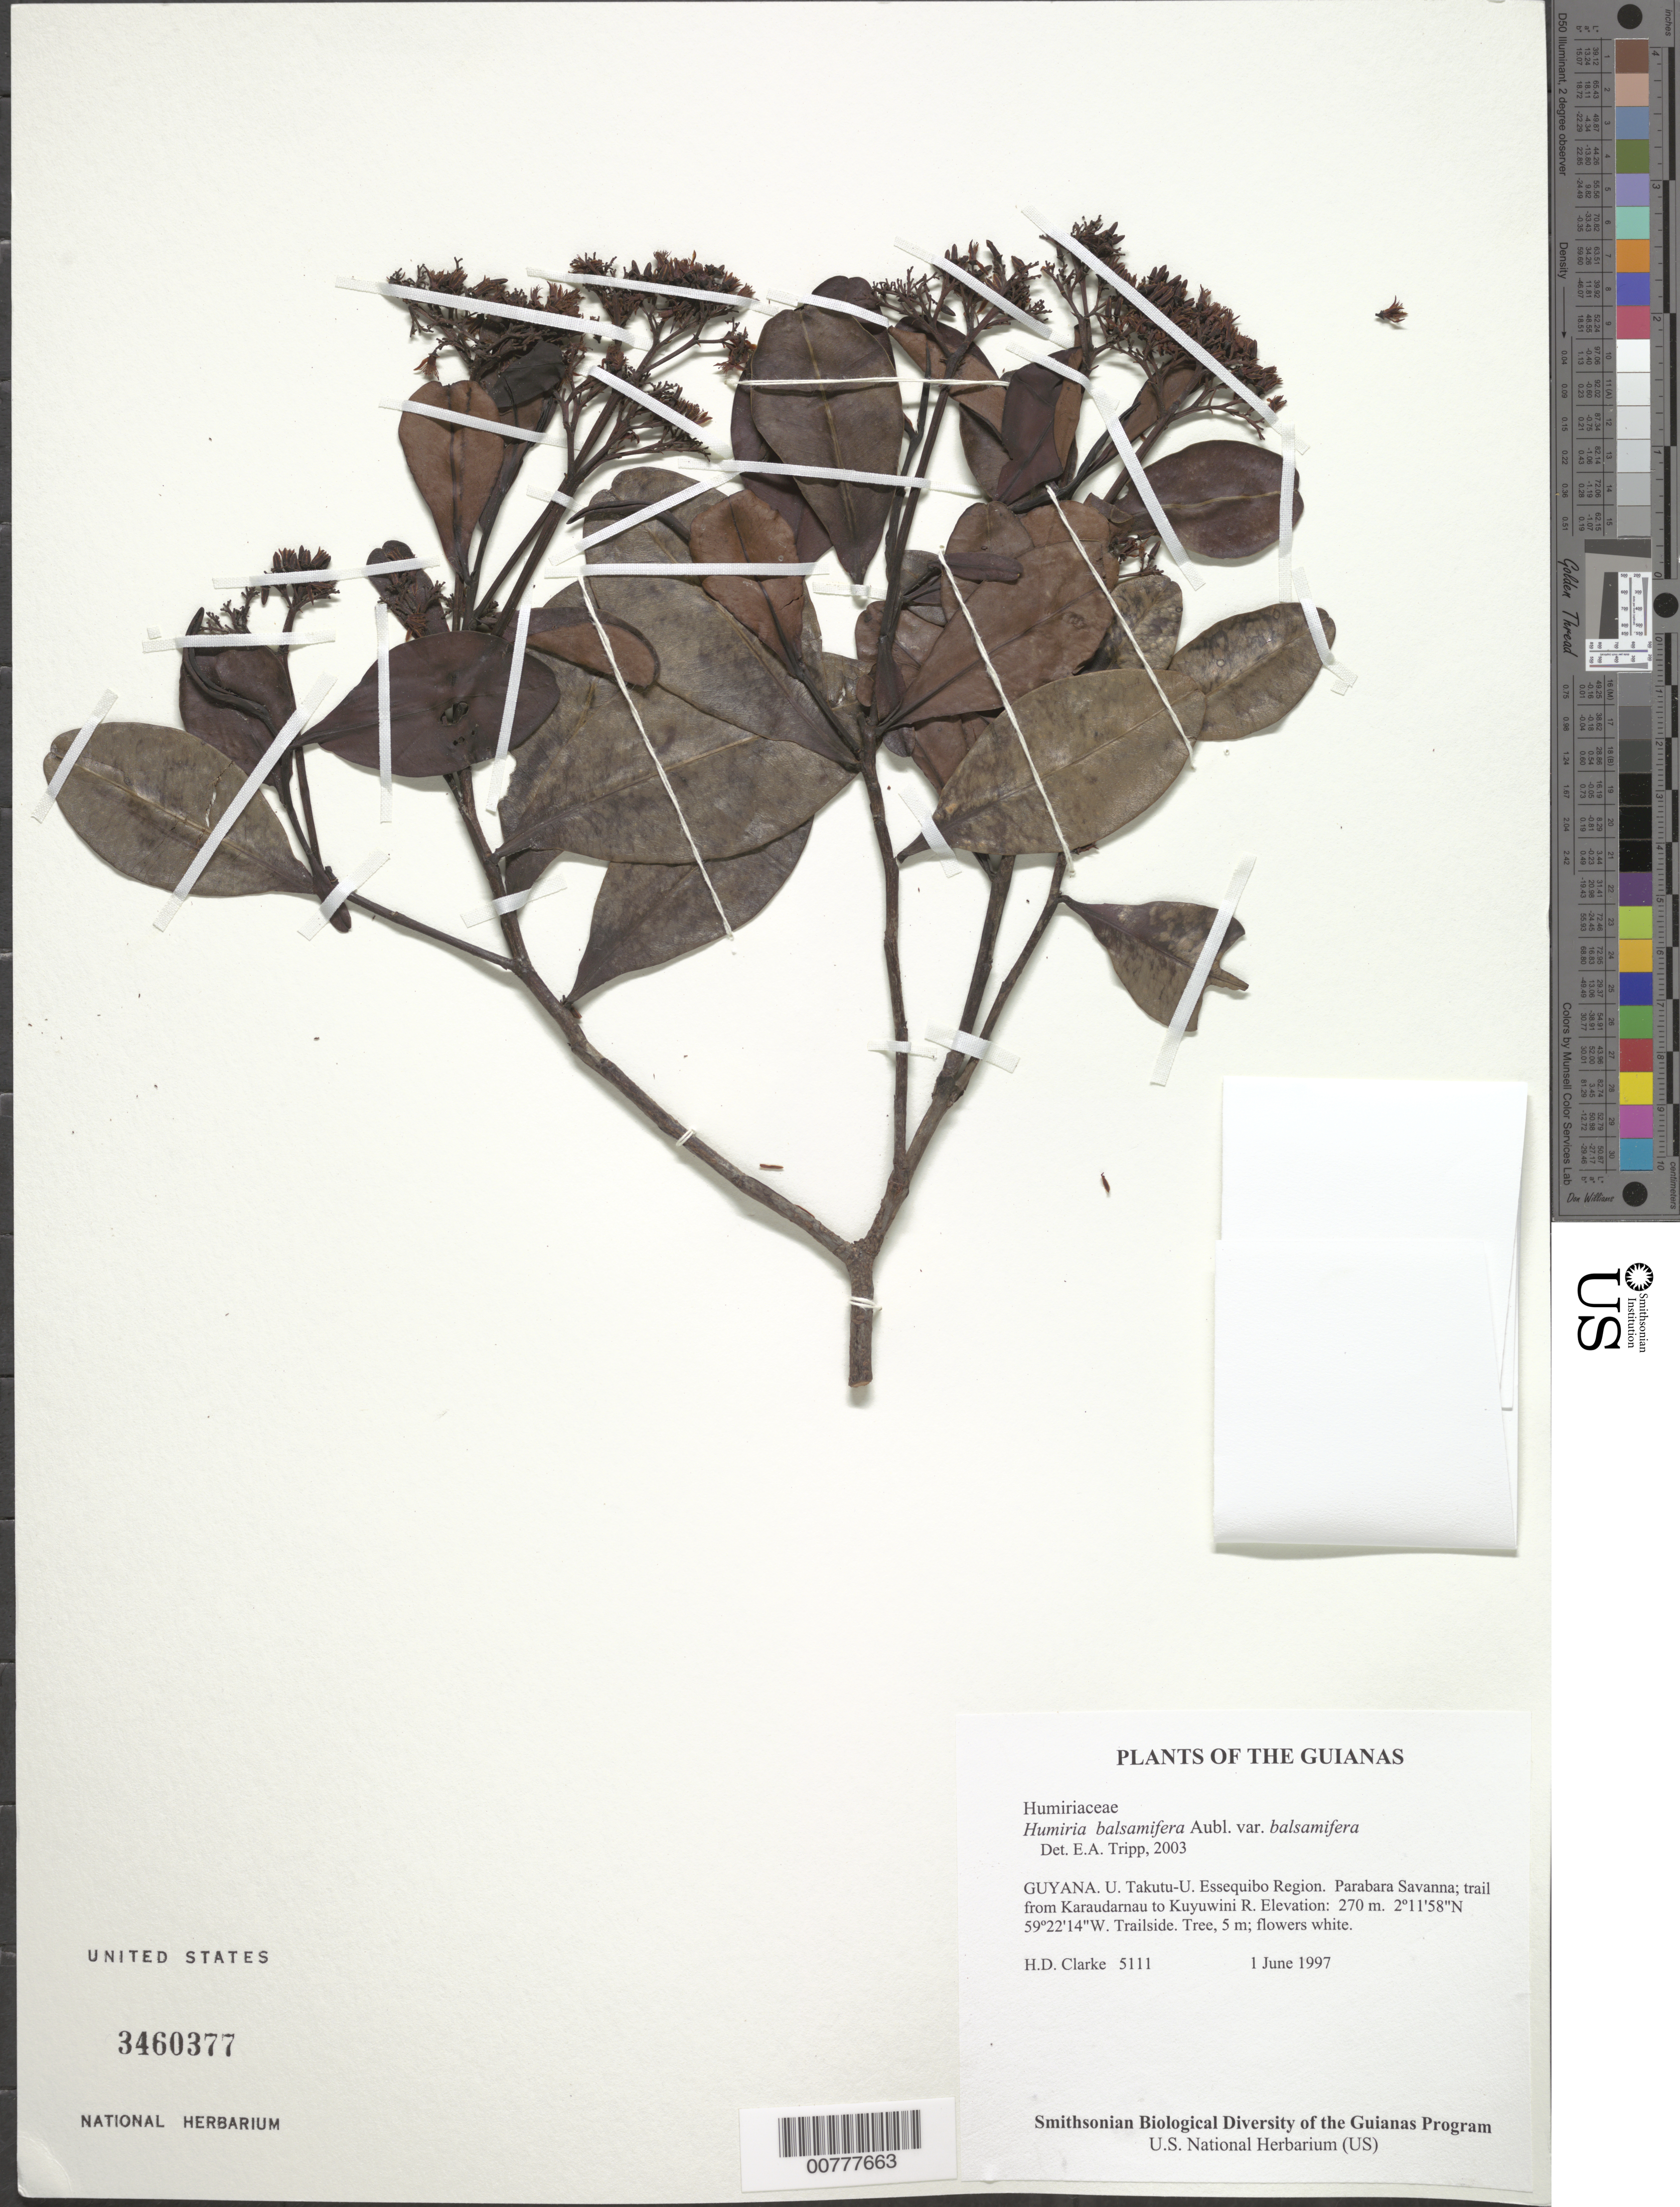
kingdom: Plantae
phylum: Tracheophyta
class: Magnoliopsida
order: Malpighiales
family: Humiriaceae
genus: Humiria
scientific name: Humiria balsamifera var. balsamifera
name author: Aubl.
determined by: Tripp, Erin A.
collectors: H. D. Clarke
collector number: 5111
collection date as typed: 1 June 1997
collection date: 1997-06-01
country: Guyana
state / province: U. Takutu-U. Essequibo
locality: Parabara Savanna; trail from Karaudarnau to Kuyuwini R.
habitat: Trailside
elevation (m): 270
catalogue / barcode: US 3460377